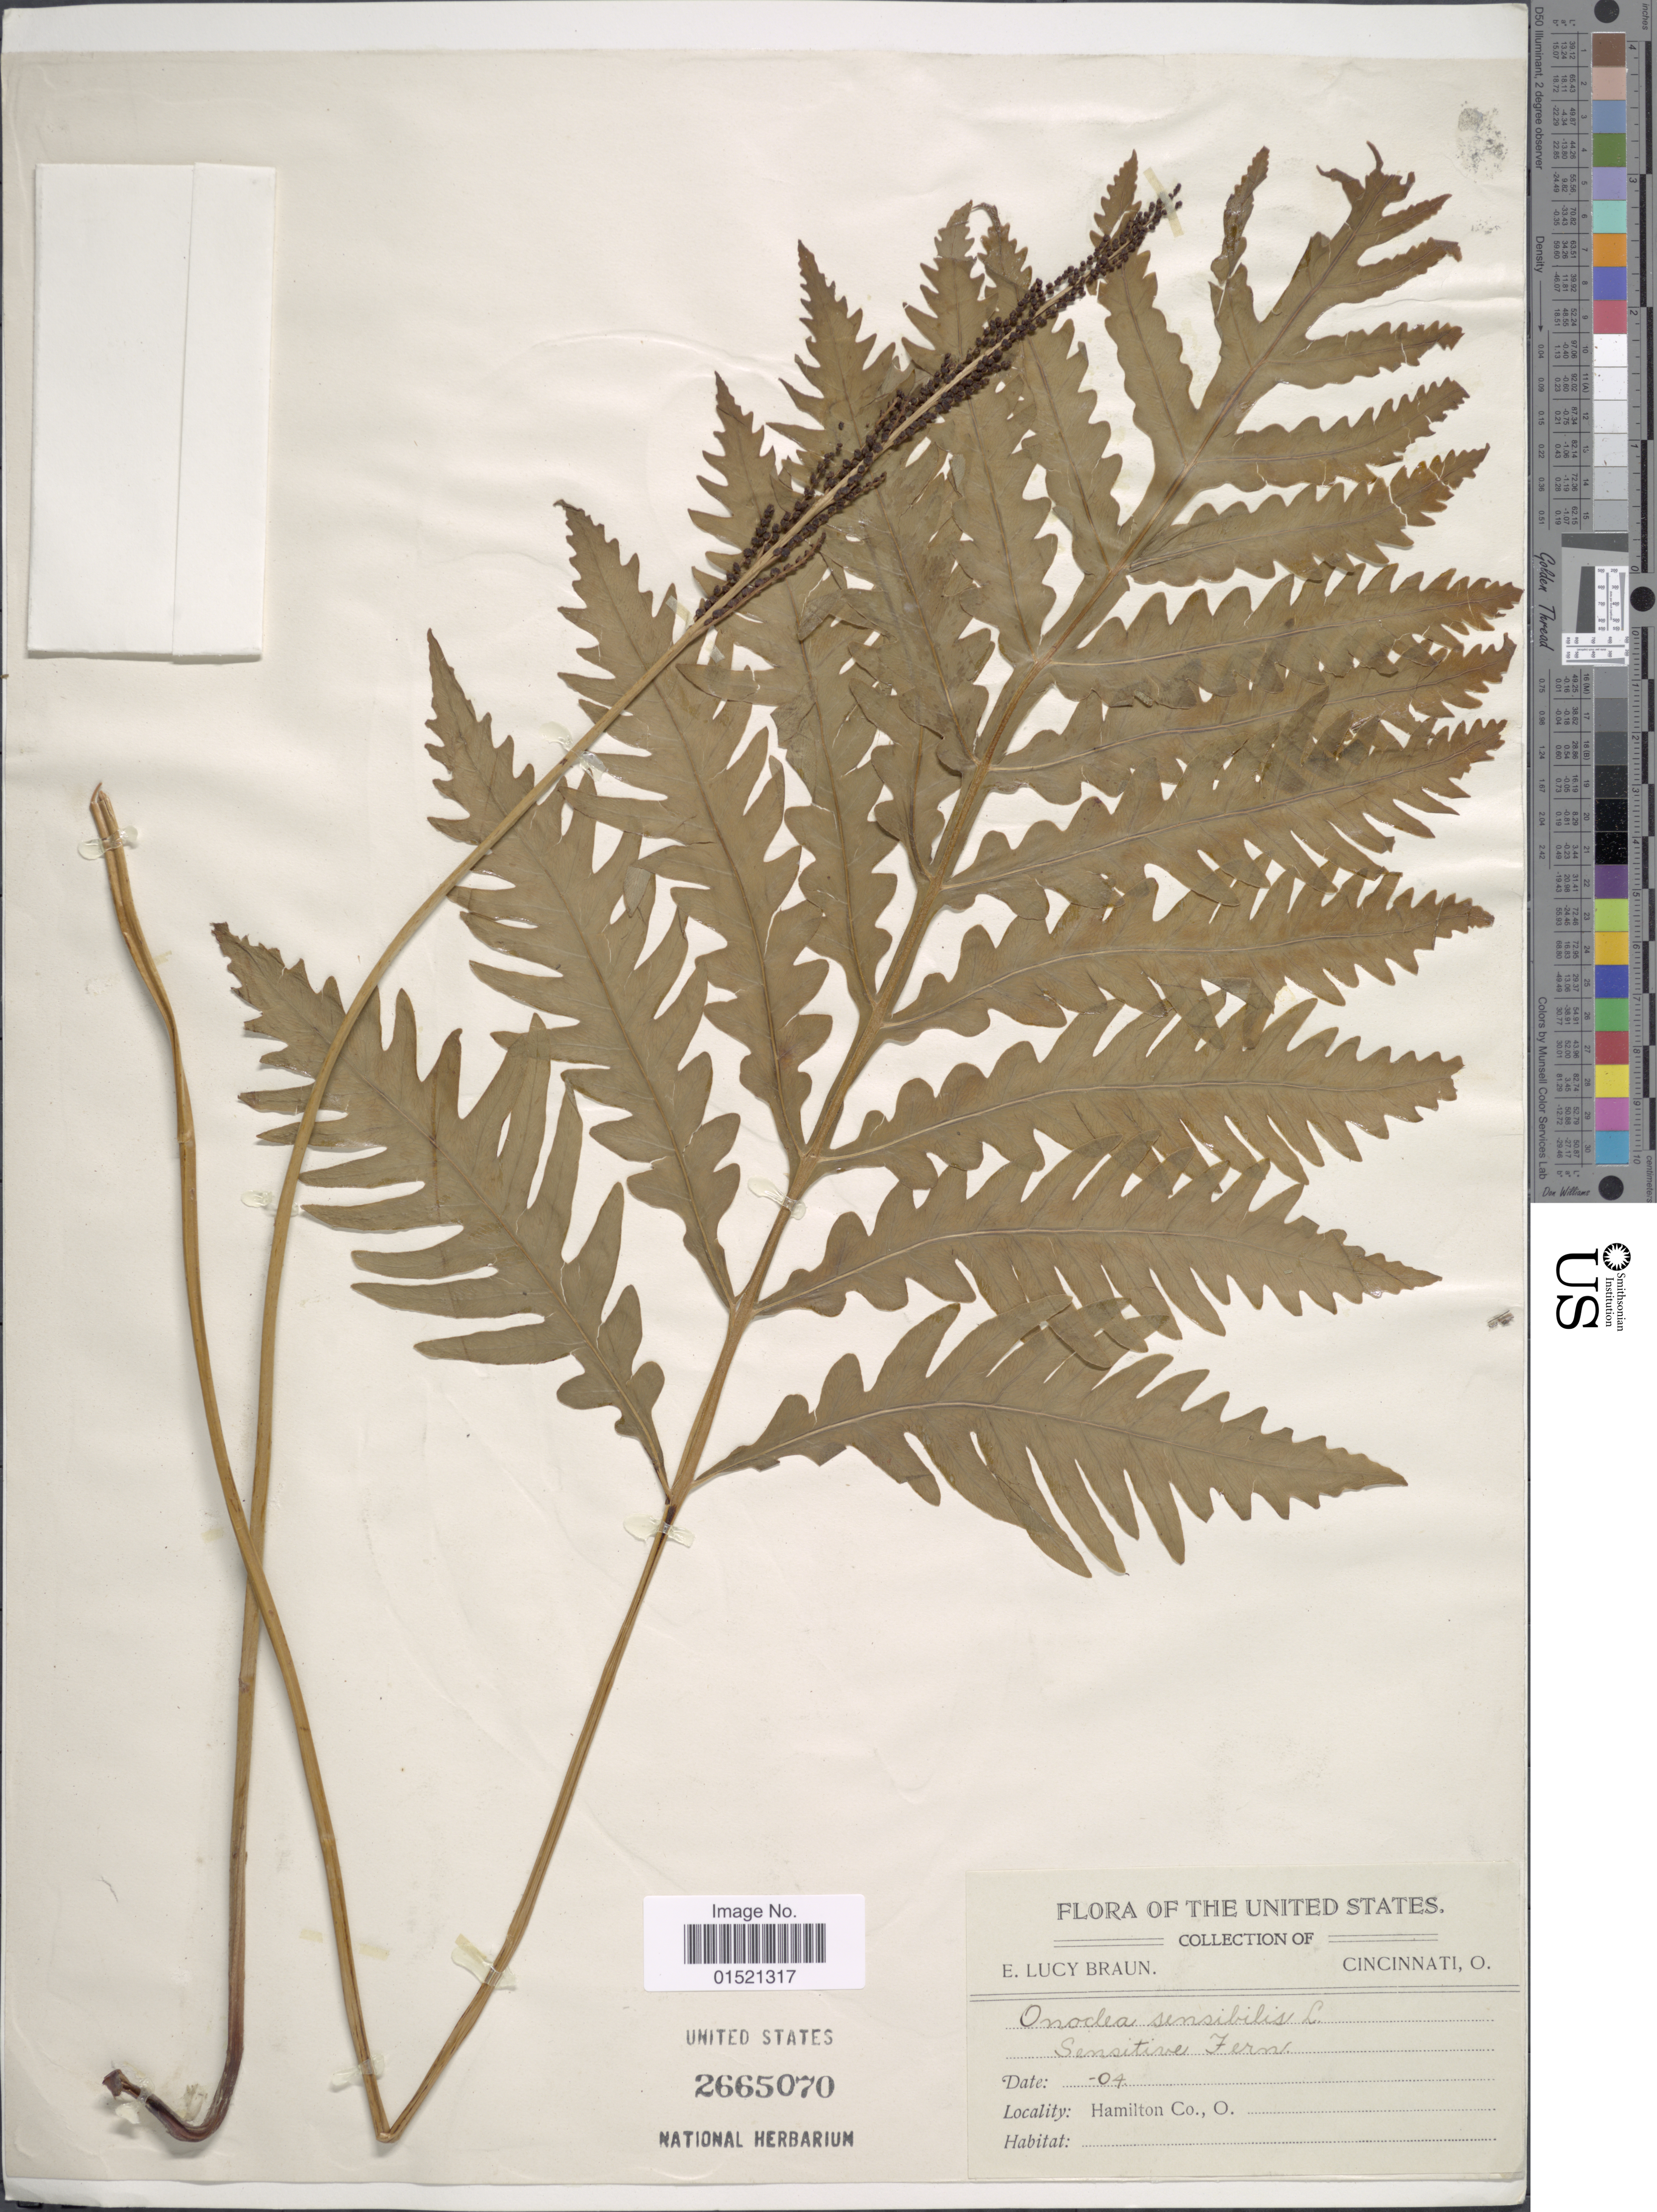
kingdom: Plantae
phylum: Tracheophyta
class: Polypodiopsida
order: Polypodiales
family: Onocleaceae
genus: Onoclea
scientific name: Onoclea sensibilis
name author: L.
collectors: E. L. Braun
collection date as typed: Transcribed d/m/y: //4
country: United States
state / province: Ohio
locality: Hamilton Co., O.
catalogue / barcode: US 2665070